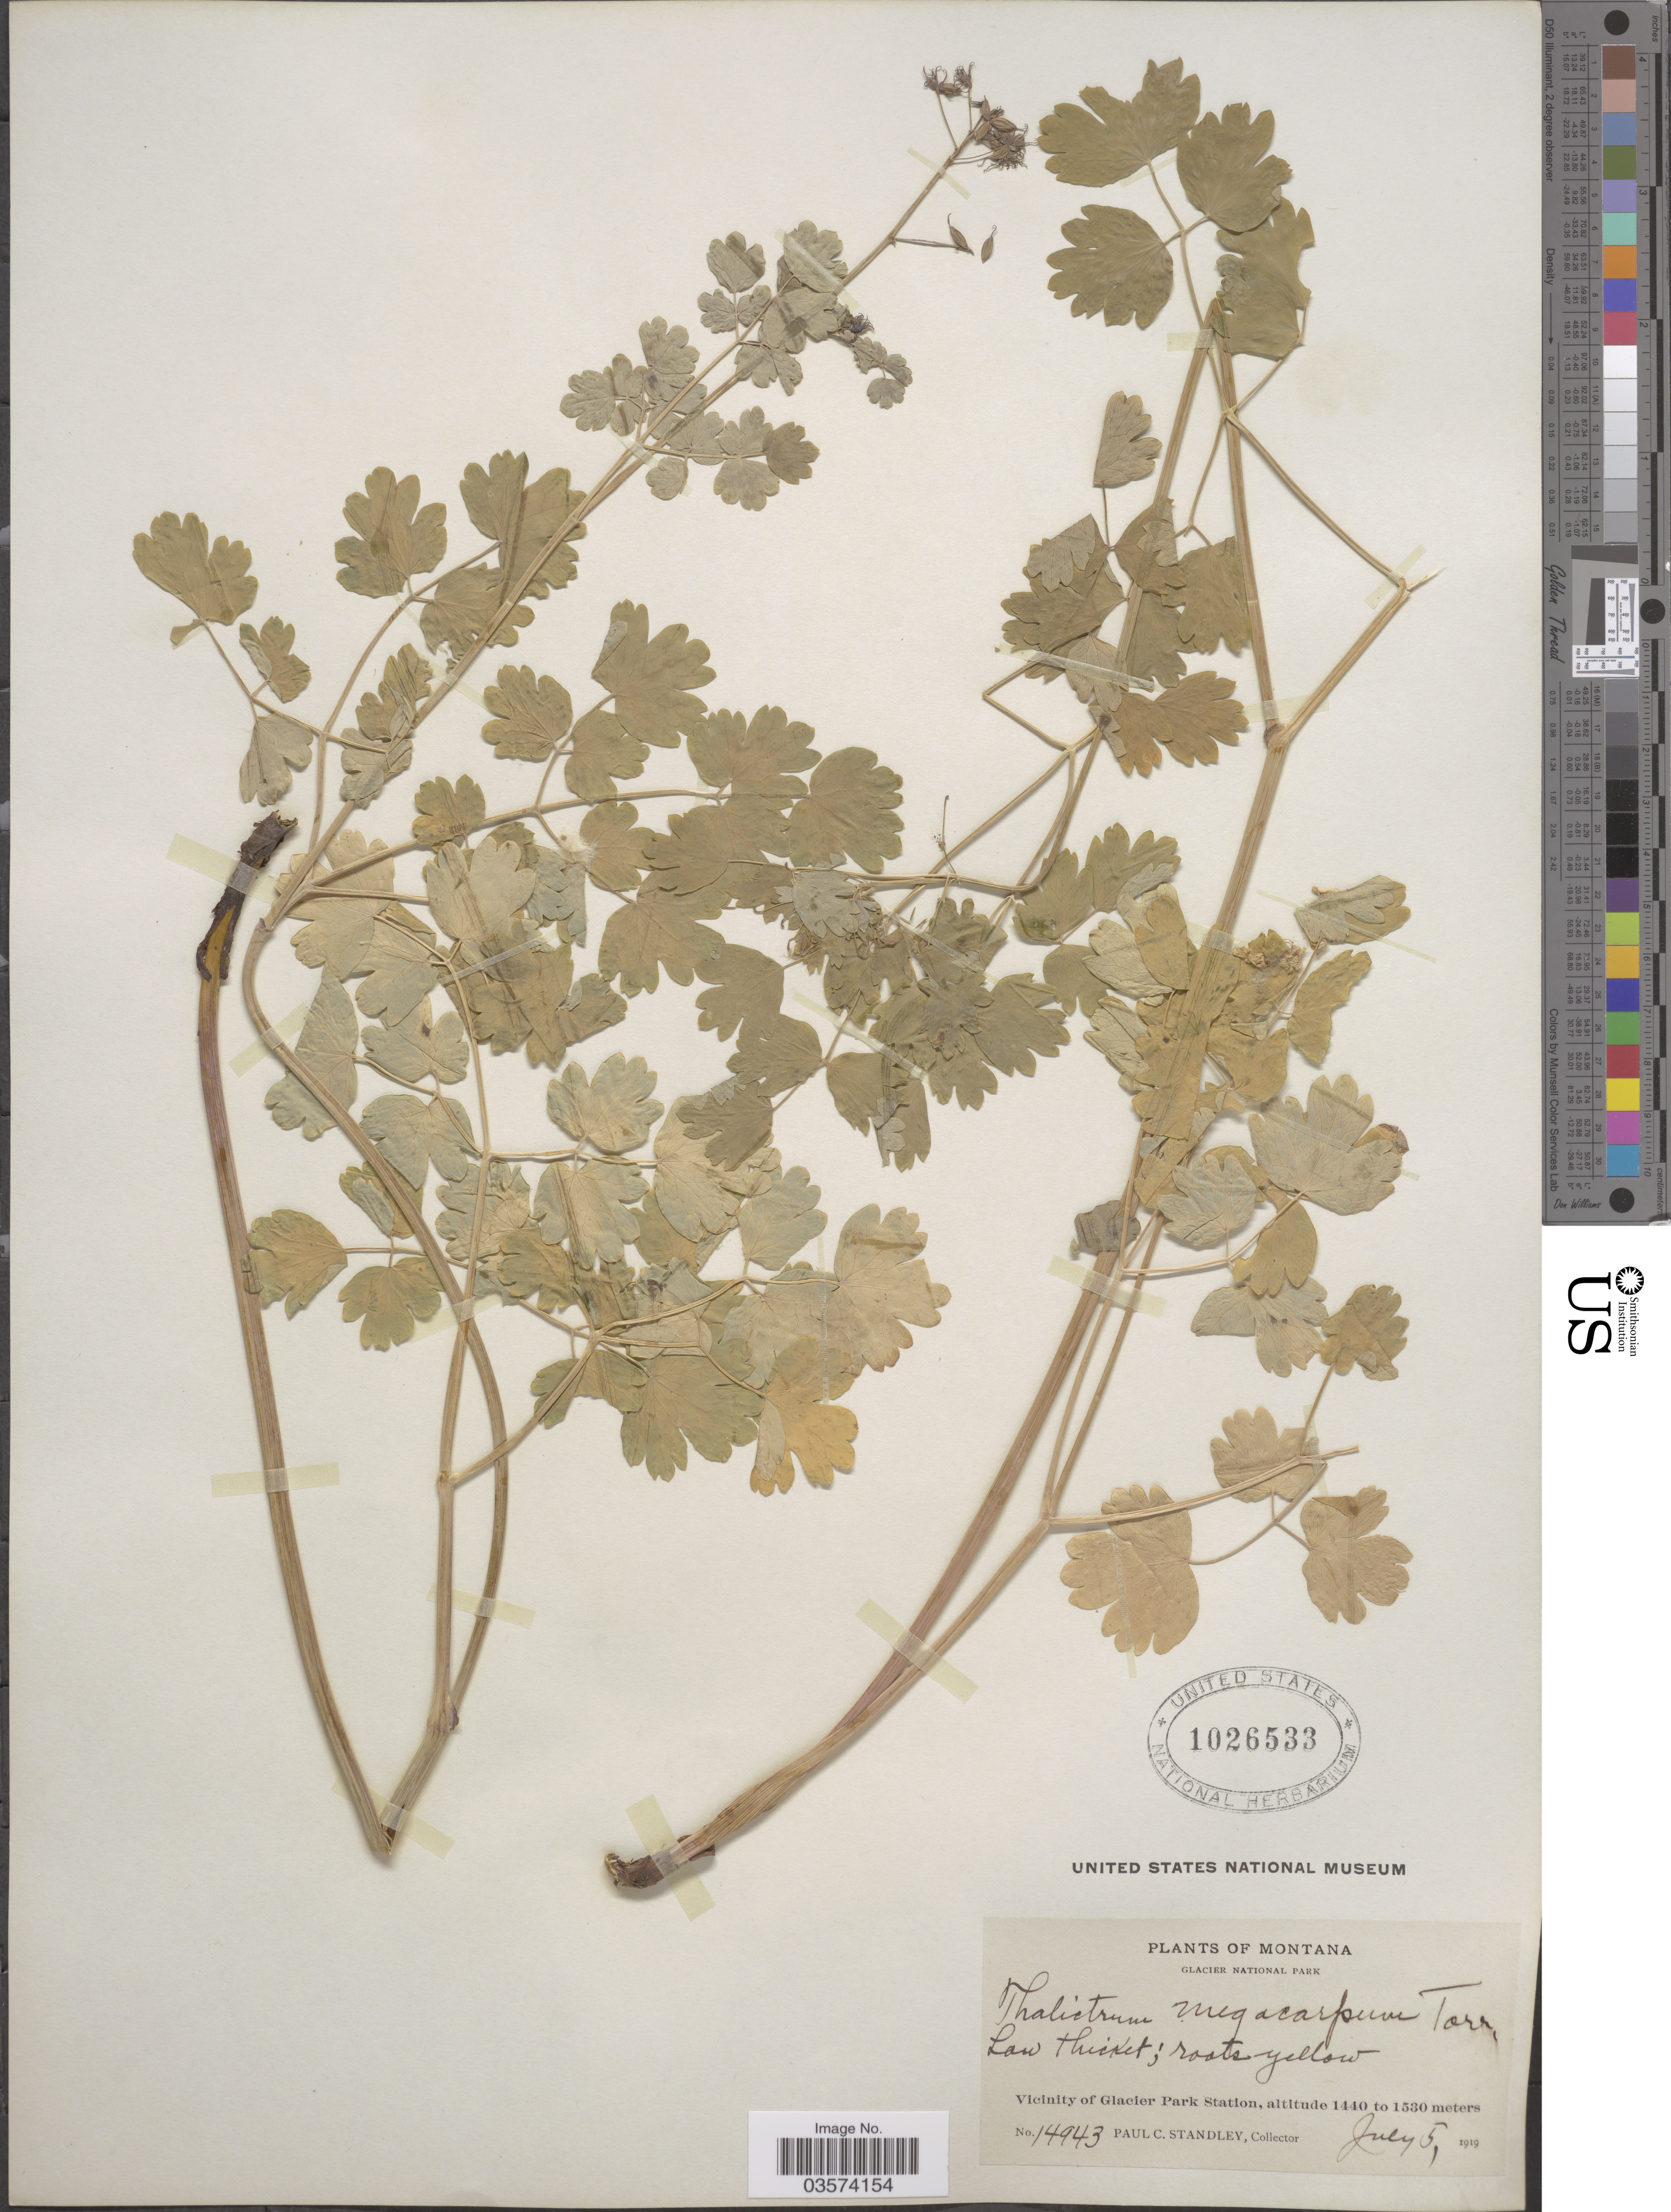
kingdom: Plantae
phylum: Tracheophyta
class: Magnoliopsida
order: Ranunculales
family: Ranunculaceae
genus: Thalictrum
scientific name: Thalictrum occidentale var. palousense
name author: H. St. John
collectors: P. C. Standley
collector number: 14943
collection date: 1919-07-05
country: United States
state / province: Montana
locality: Glacier National Park. Vicinity of Glacier Park Station.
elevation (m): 1440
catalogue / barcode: US 1026533